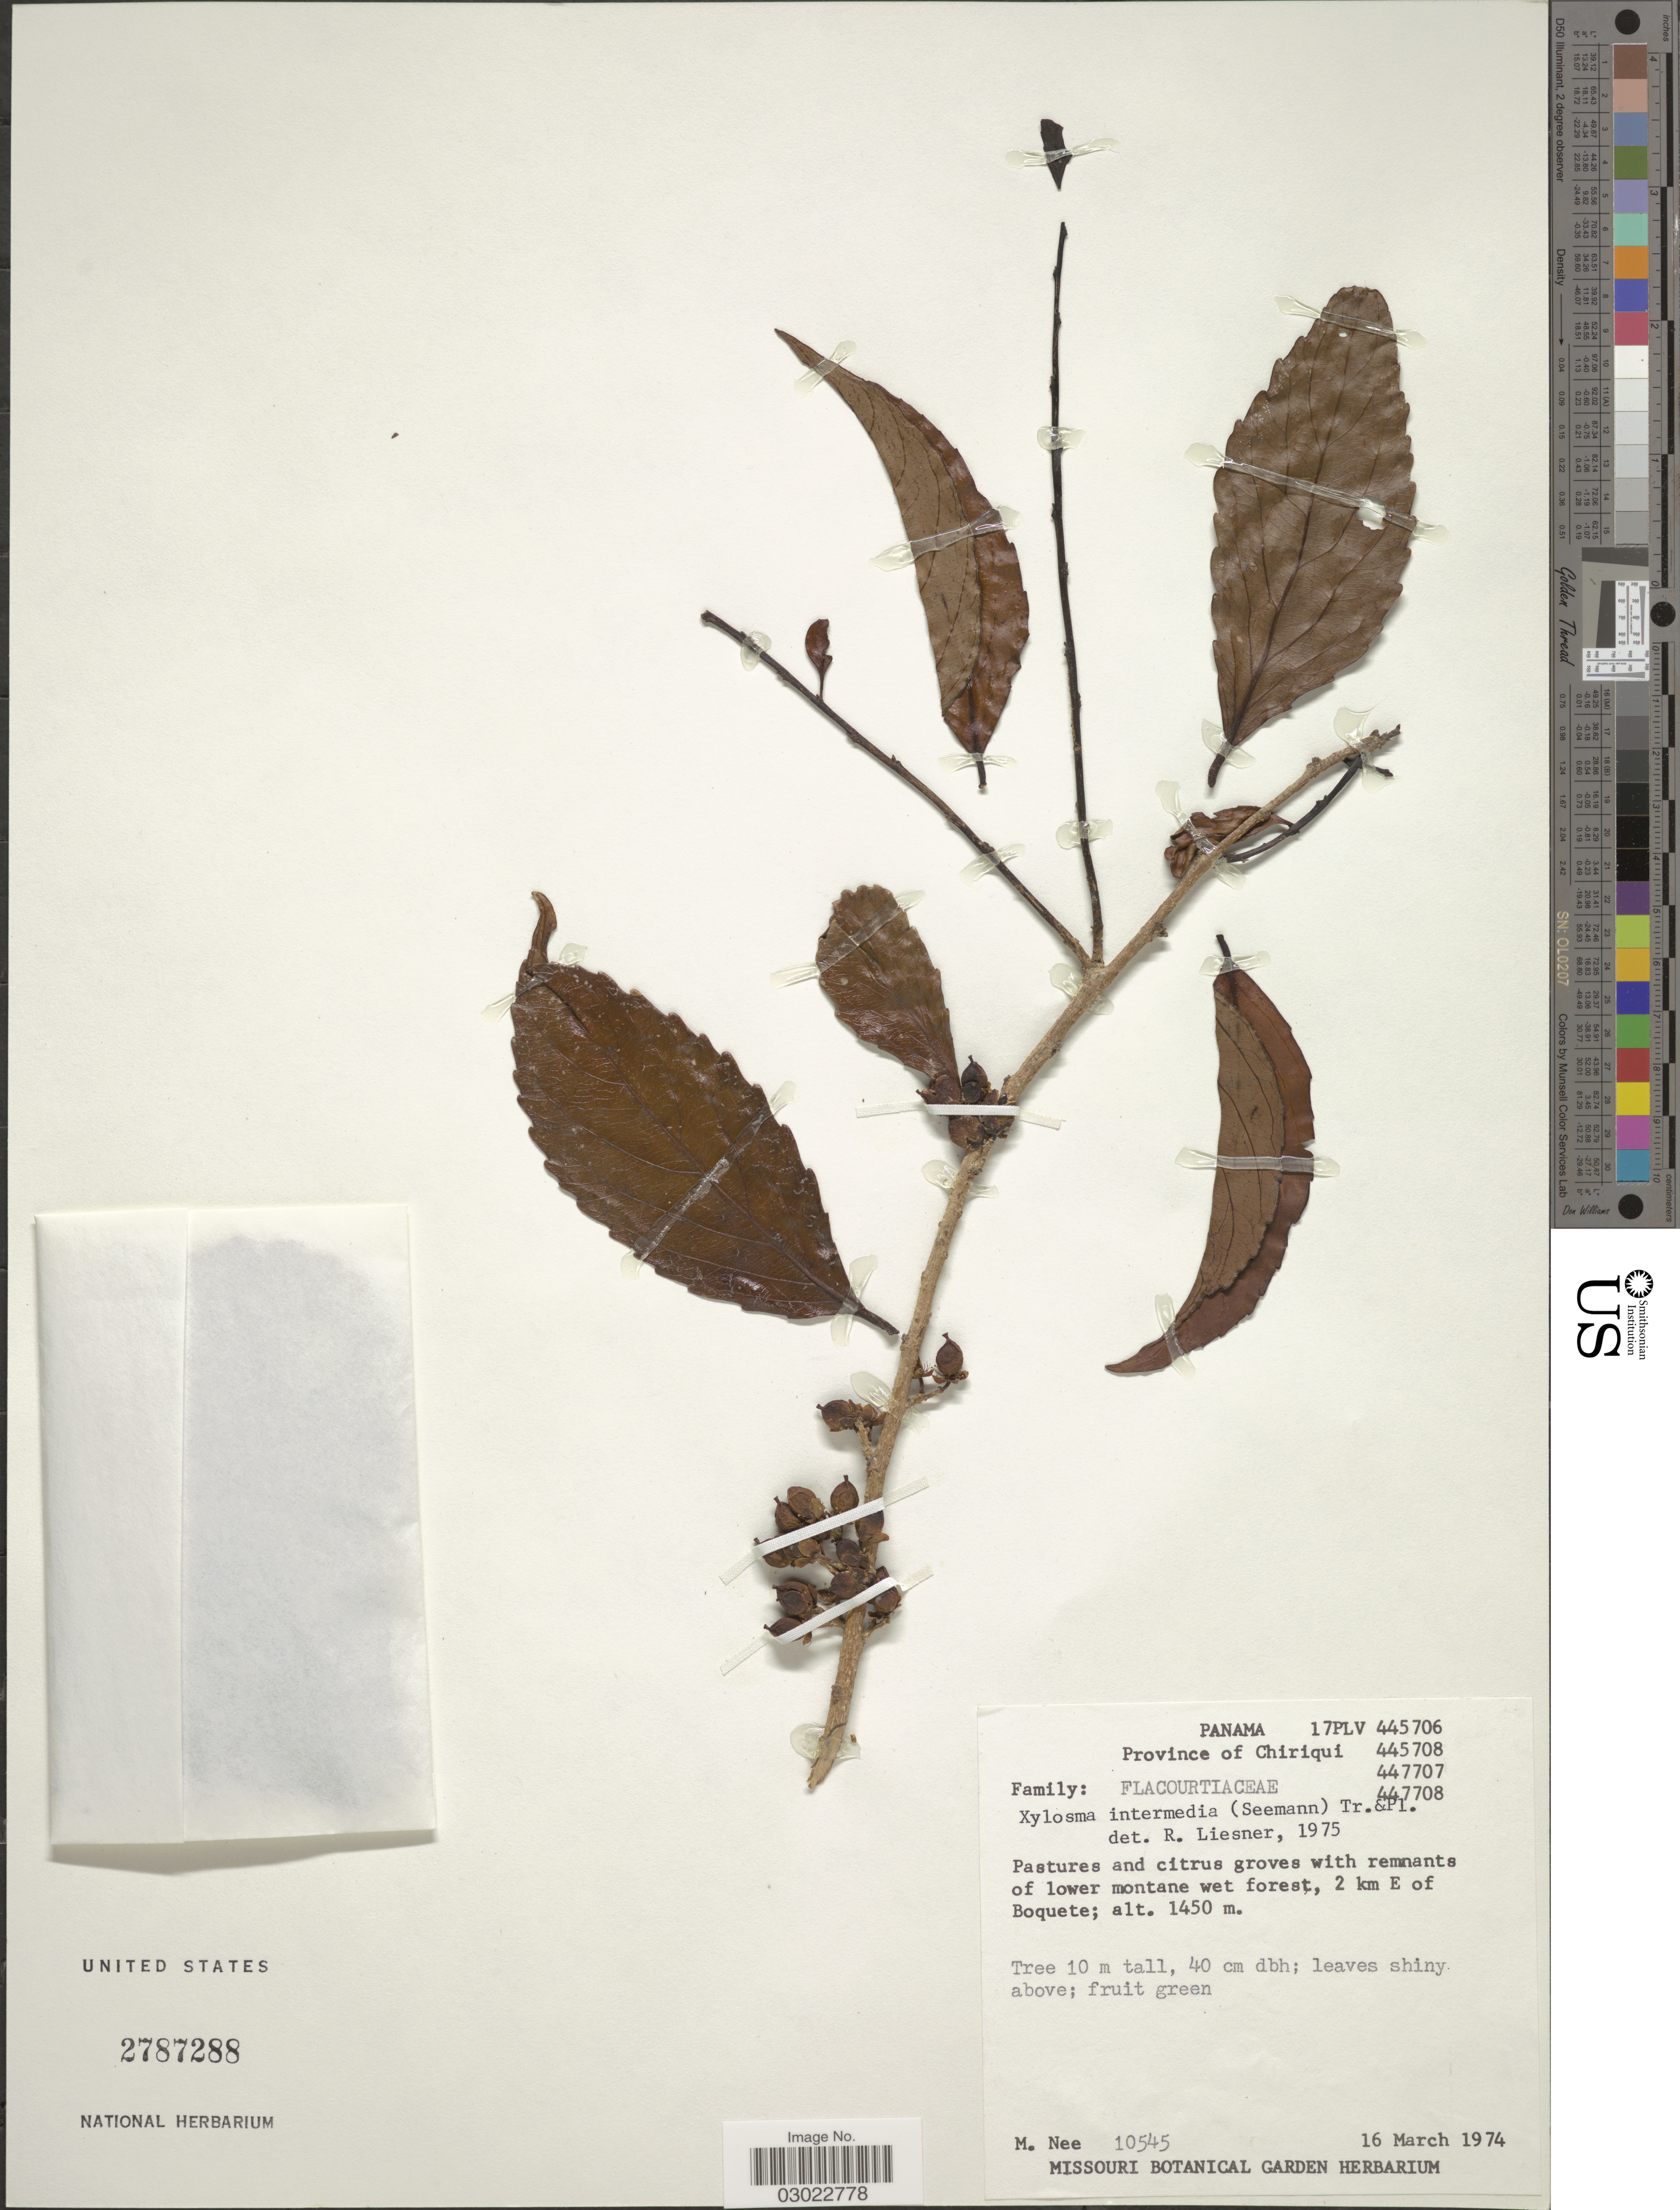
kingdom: Plantae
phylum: Tracheophyta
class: Magnoliopsida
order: Malpighiales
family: Salicaceae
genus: Xylosma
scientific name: Xylosma intermedia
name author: (Seem.) Triana & Planch.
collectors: M. Nee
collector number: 10545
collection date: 1974-03-16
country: Panama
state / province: Chiriqui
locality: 2 km E of Boquete.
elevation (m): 1450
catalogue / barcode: US 2787288